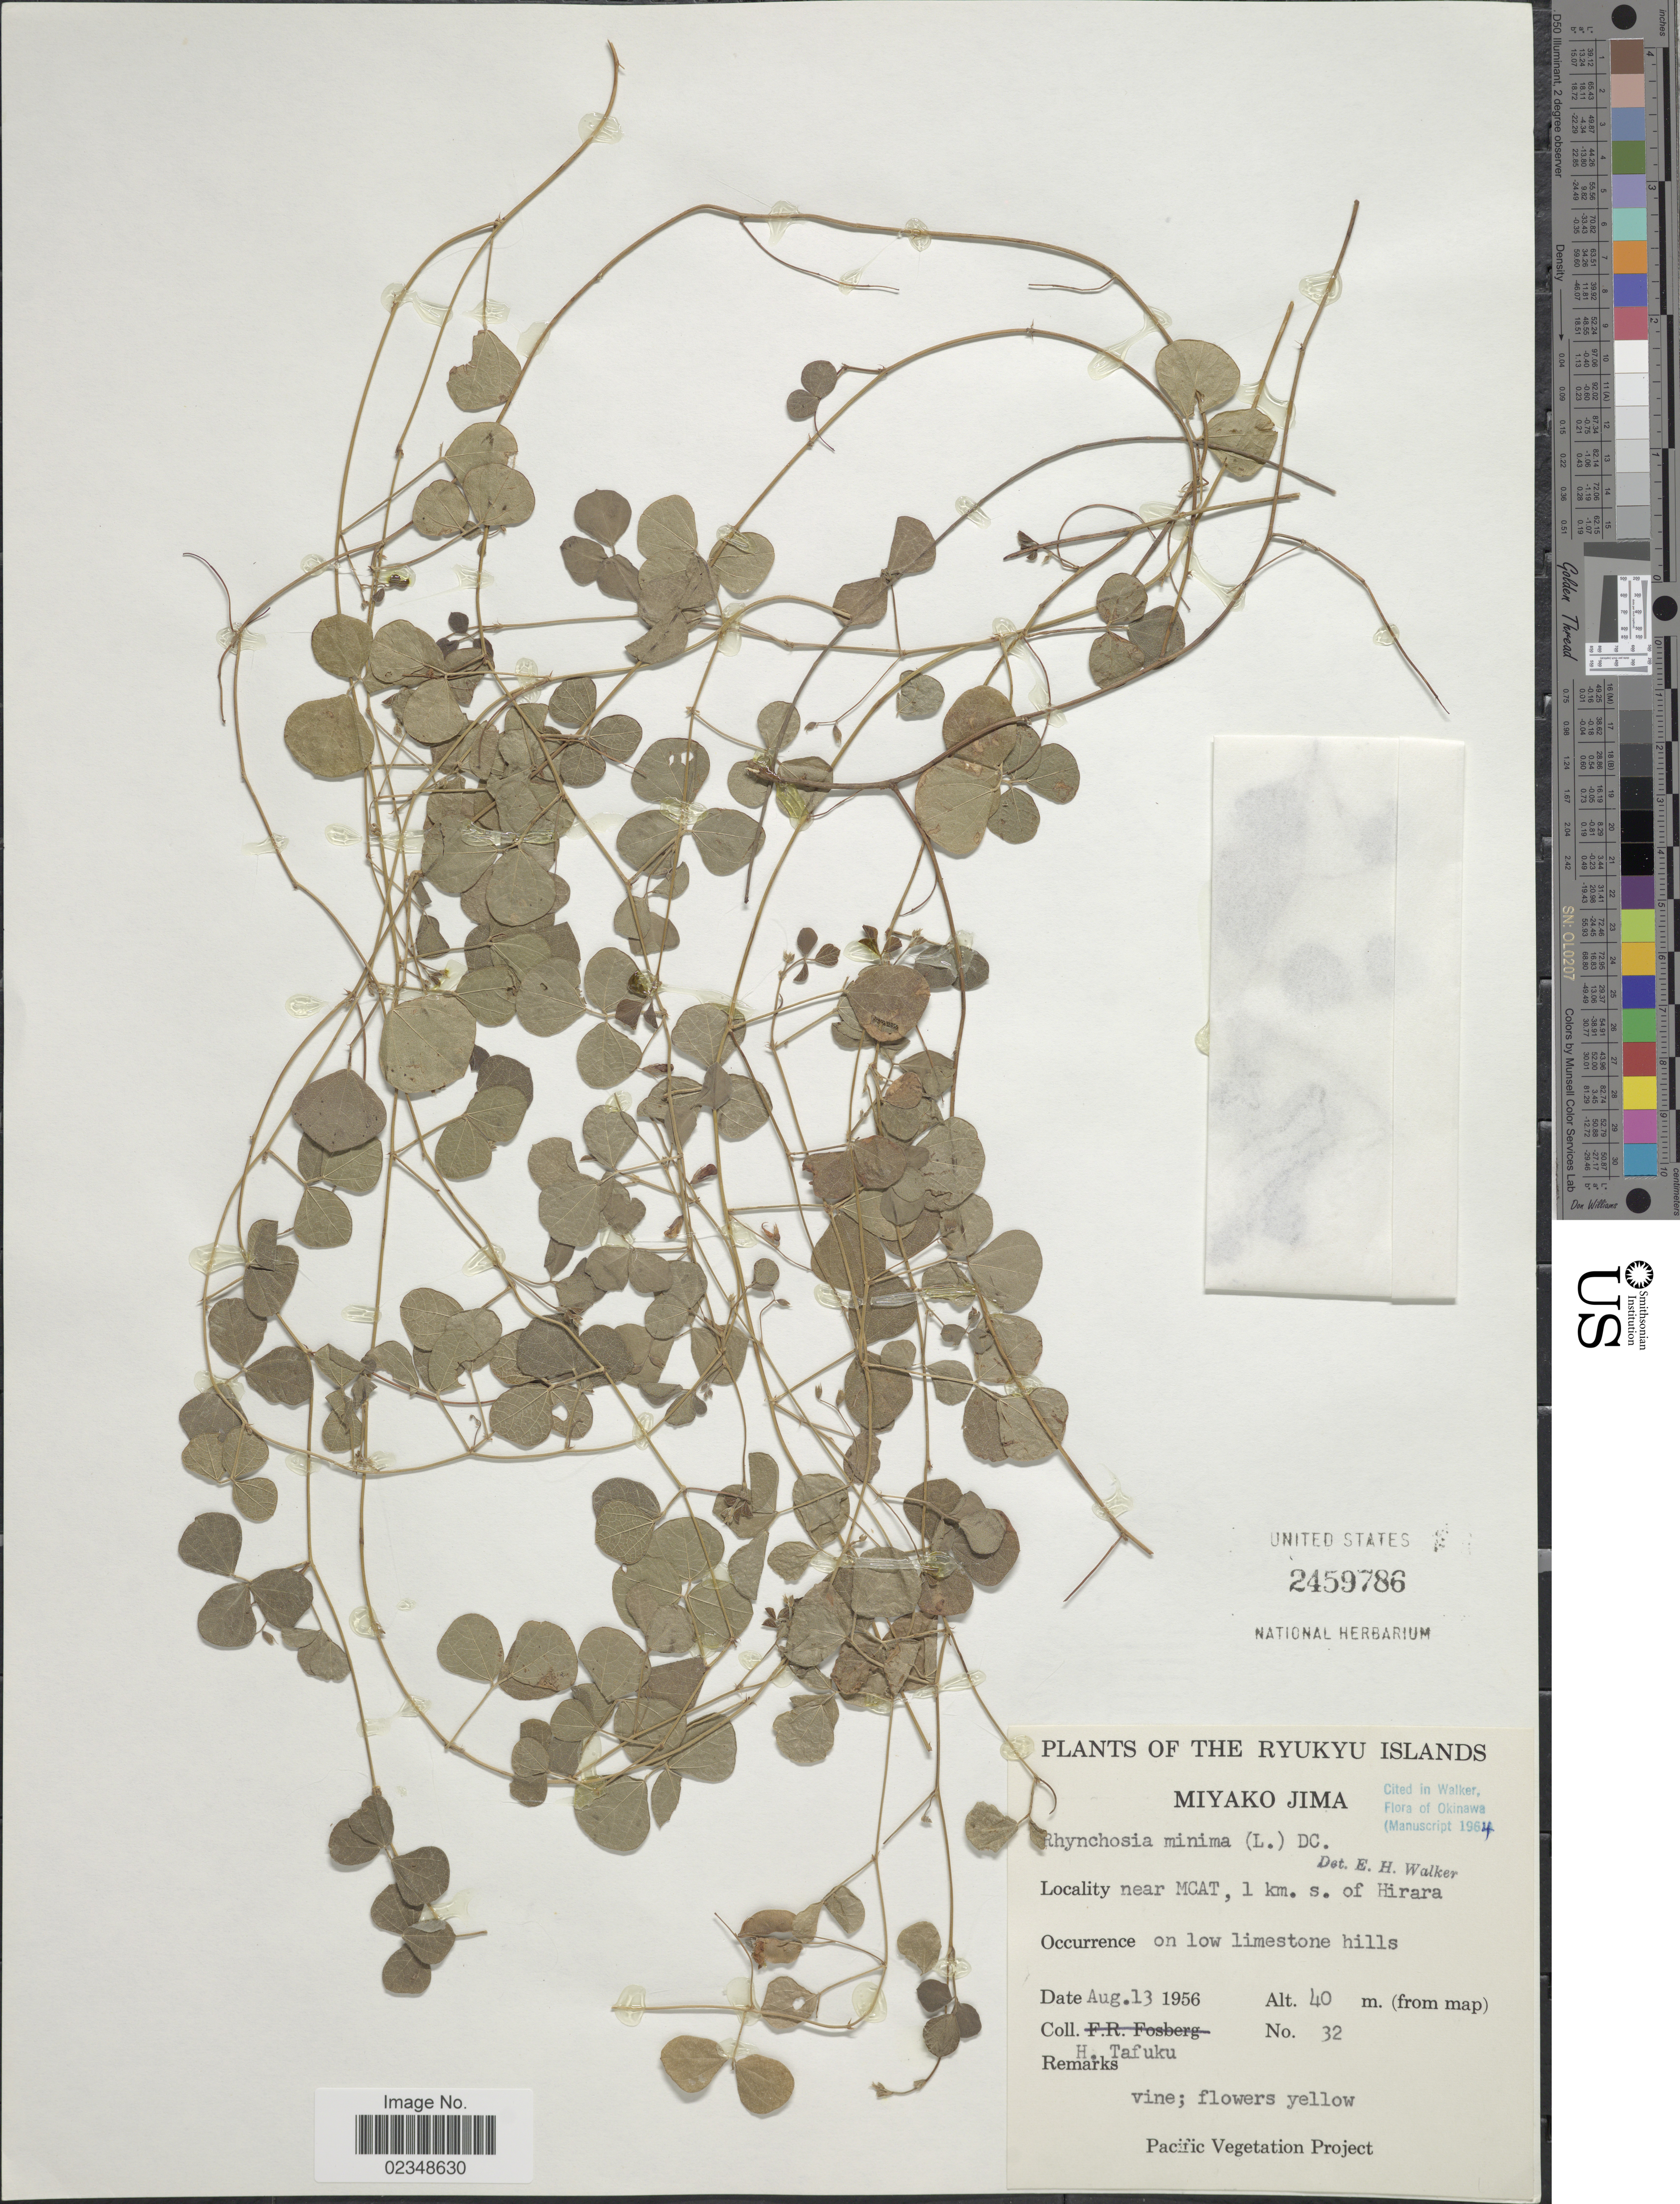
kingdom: Plantae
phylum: Tracheophyta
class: Magnoliopsida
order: Fabales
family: Fabaceae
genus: Rhynchosia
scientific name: Rhynchosia minima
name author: (L.) DC.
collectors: H. Tafuku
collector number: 32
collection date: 1956-08-13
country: Japan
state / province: Okinawa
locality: The Ryukyu Islands, Miyako Jima, near MCAT, 1 km. s. of Hirara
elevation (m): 40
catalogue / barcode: US 2459786